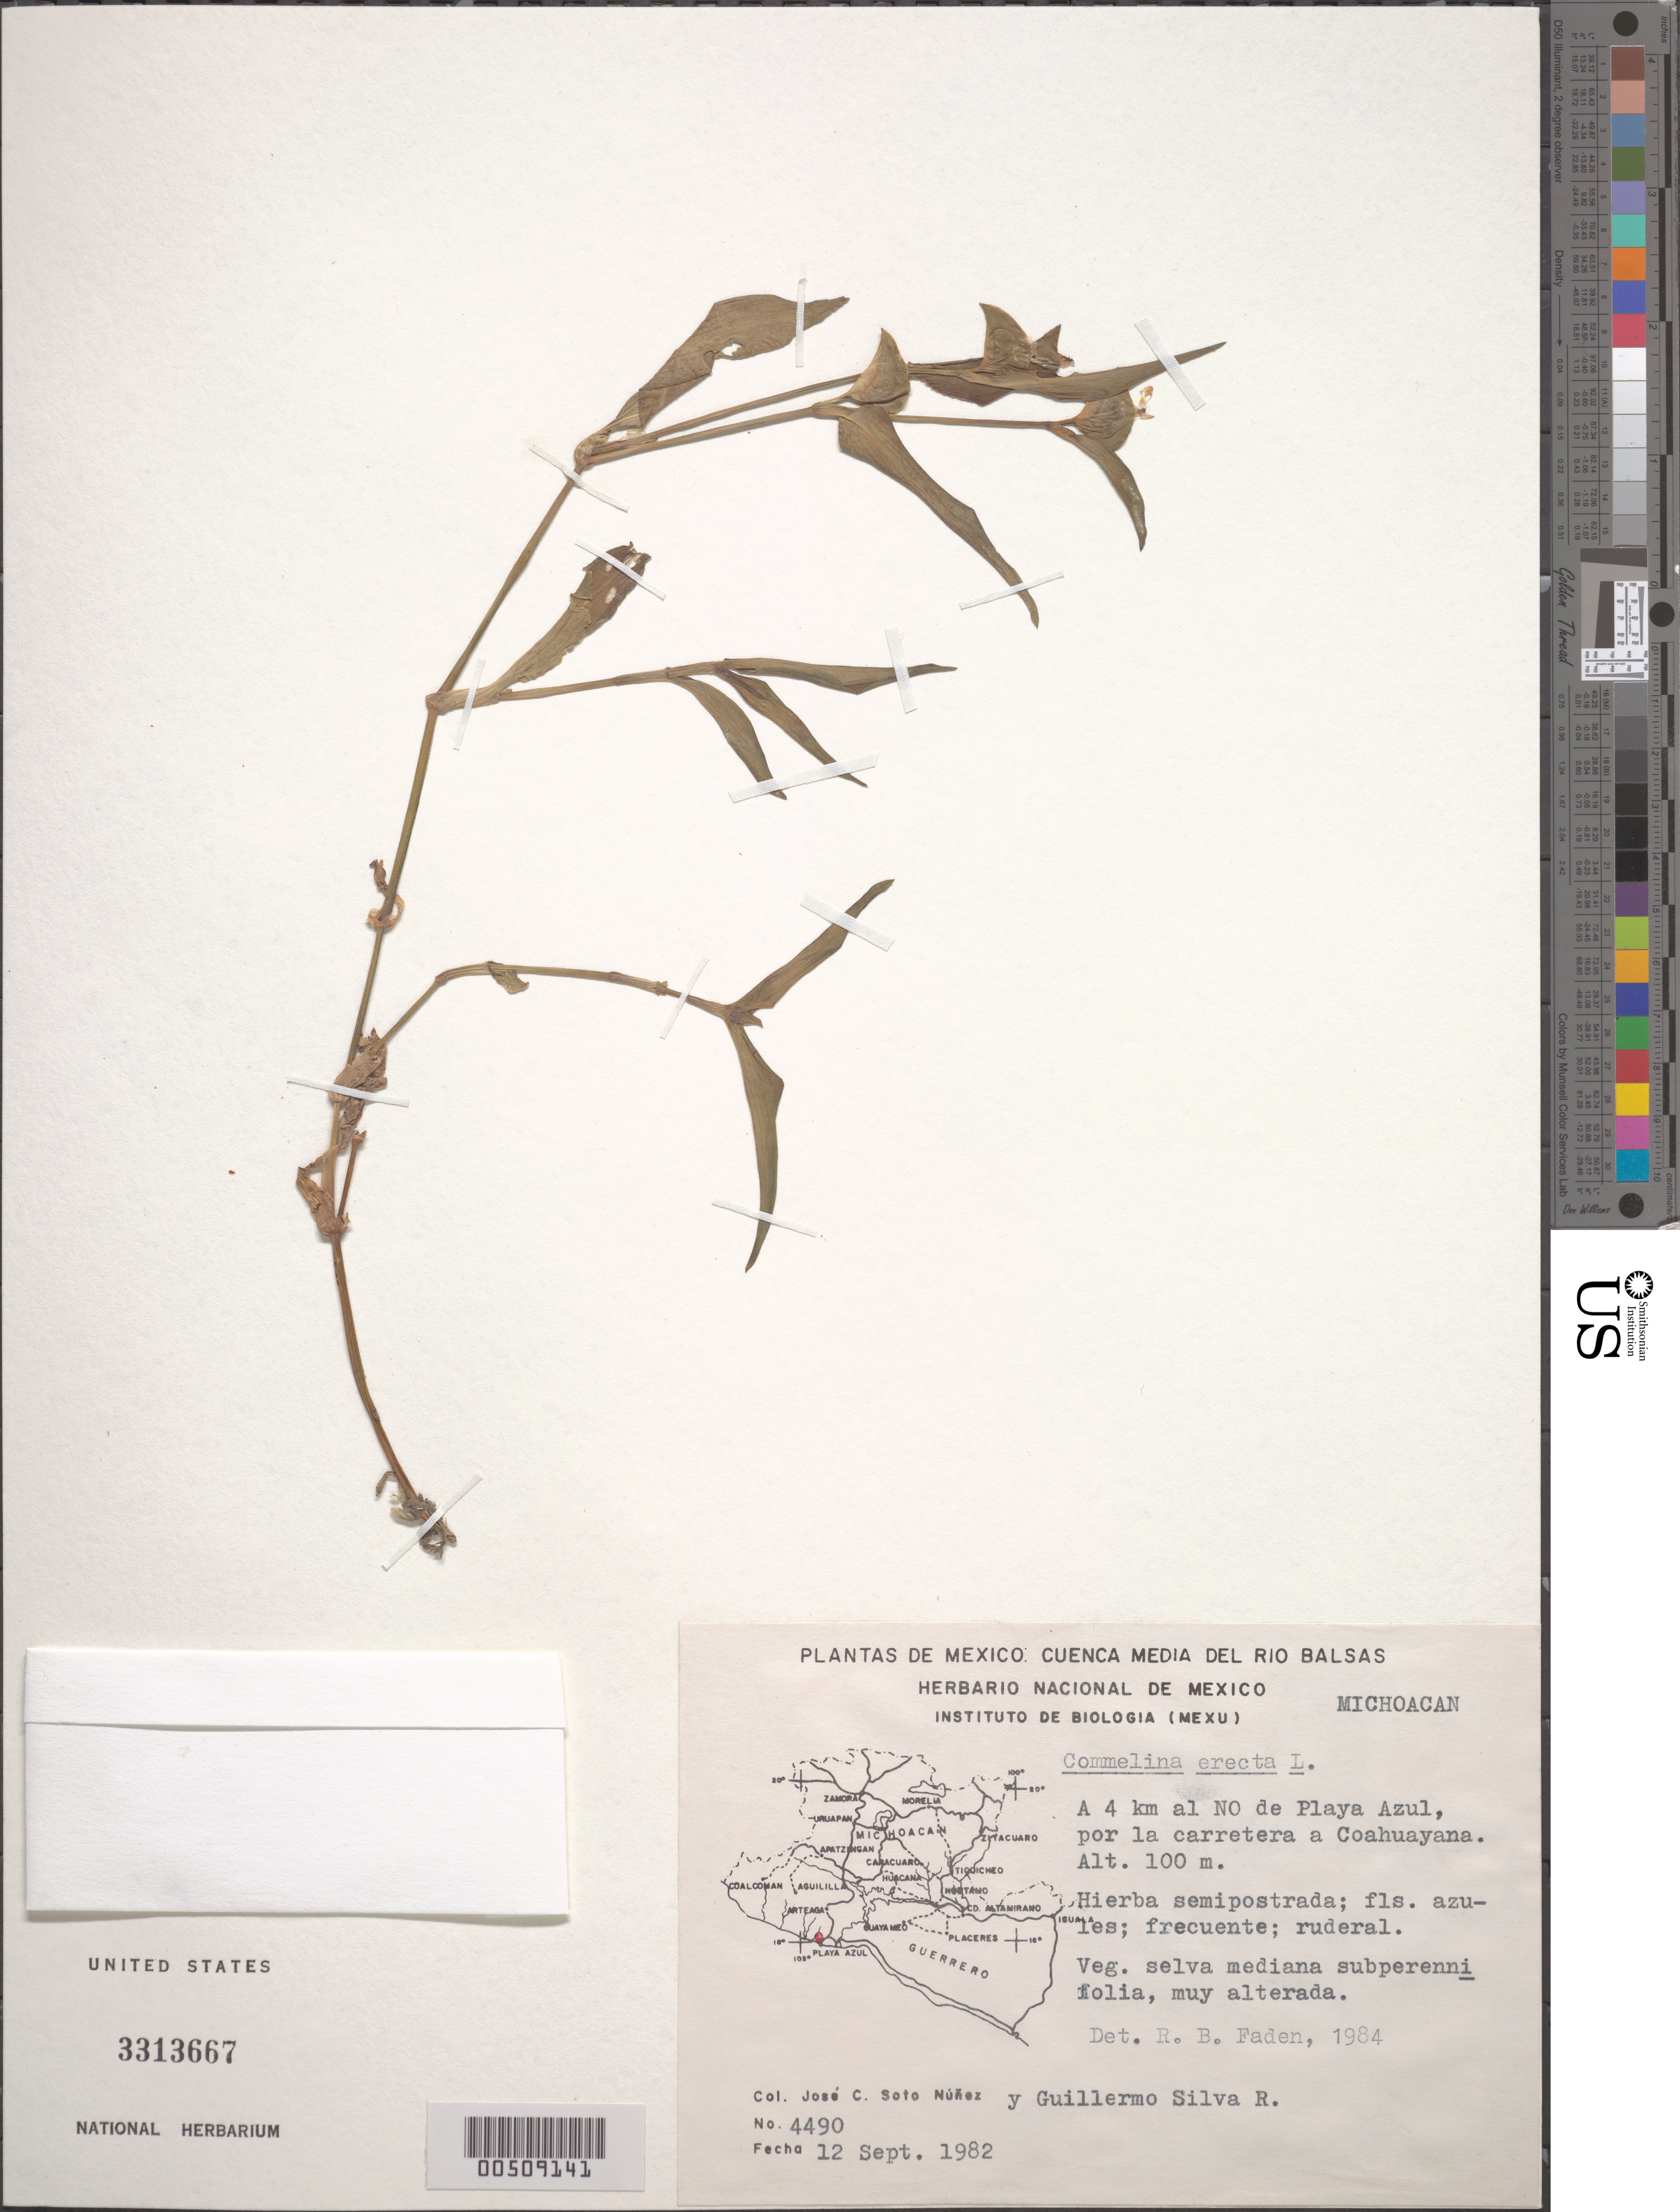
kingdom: Plantae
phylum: Tracheophyta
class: Liliopsida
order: Commelinales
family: Commelinaceae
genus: Commelina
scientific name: Commelina erecta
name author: L.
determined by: Faden, Robert B., (US), Smithsonian Institution - National Museum of Natural History (UNITED STATES)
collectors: J. C. Soto Núñez & G. Silva R.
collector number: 4490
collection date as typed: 12 Sep 1982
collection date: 1982-09-12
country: Mexico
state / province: Michoacán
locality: N of Playa Azul, Coahuayana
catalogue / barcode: US 3313667